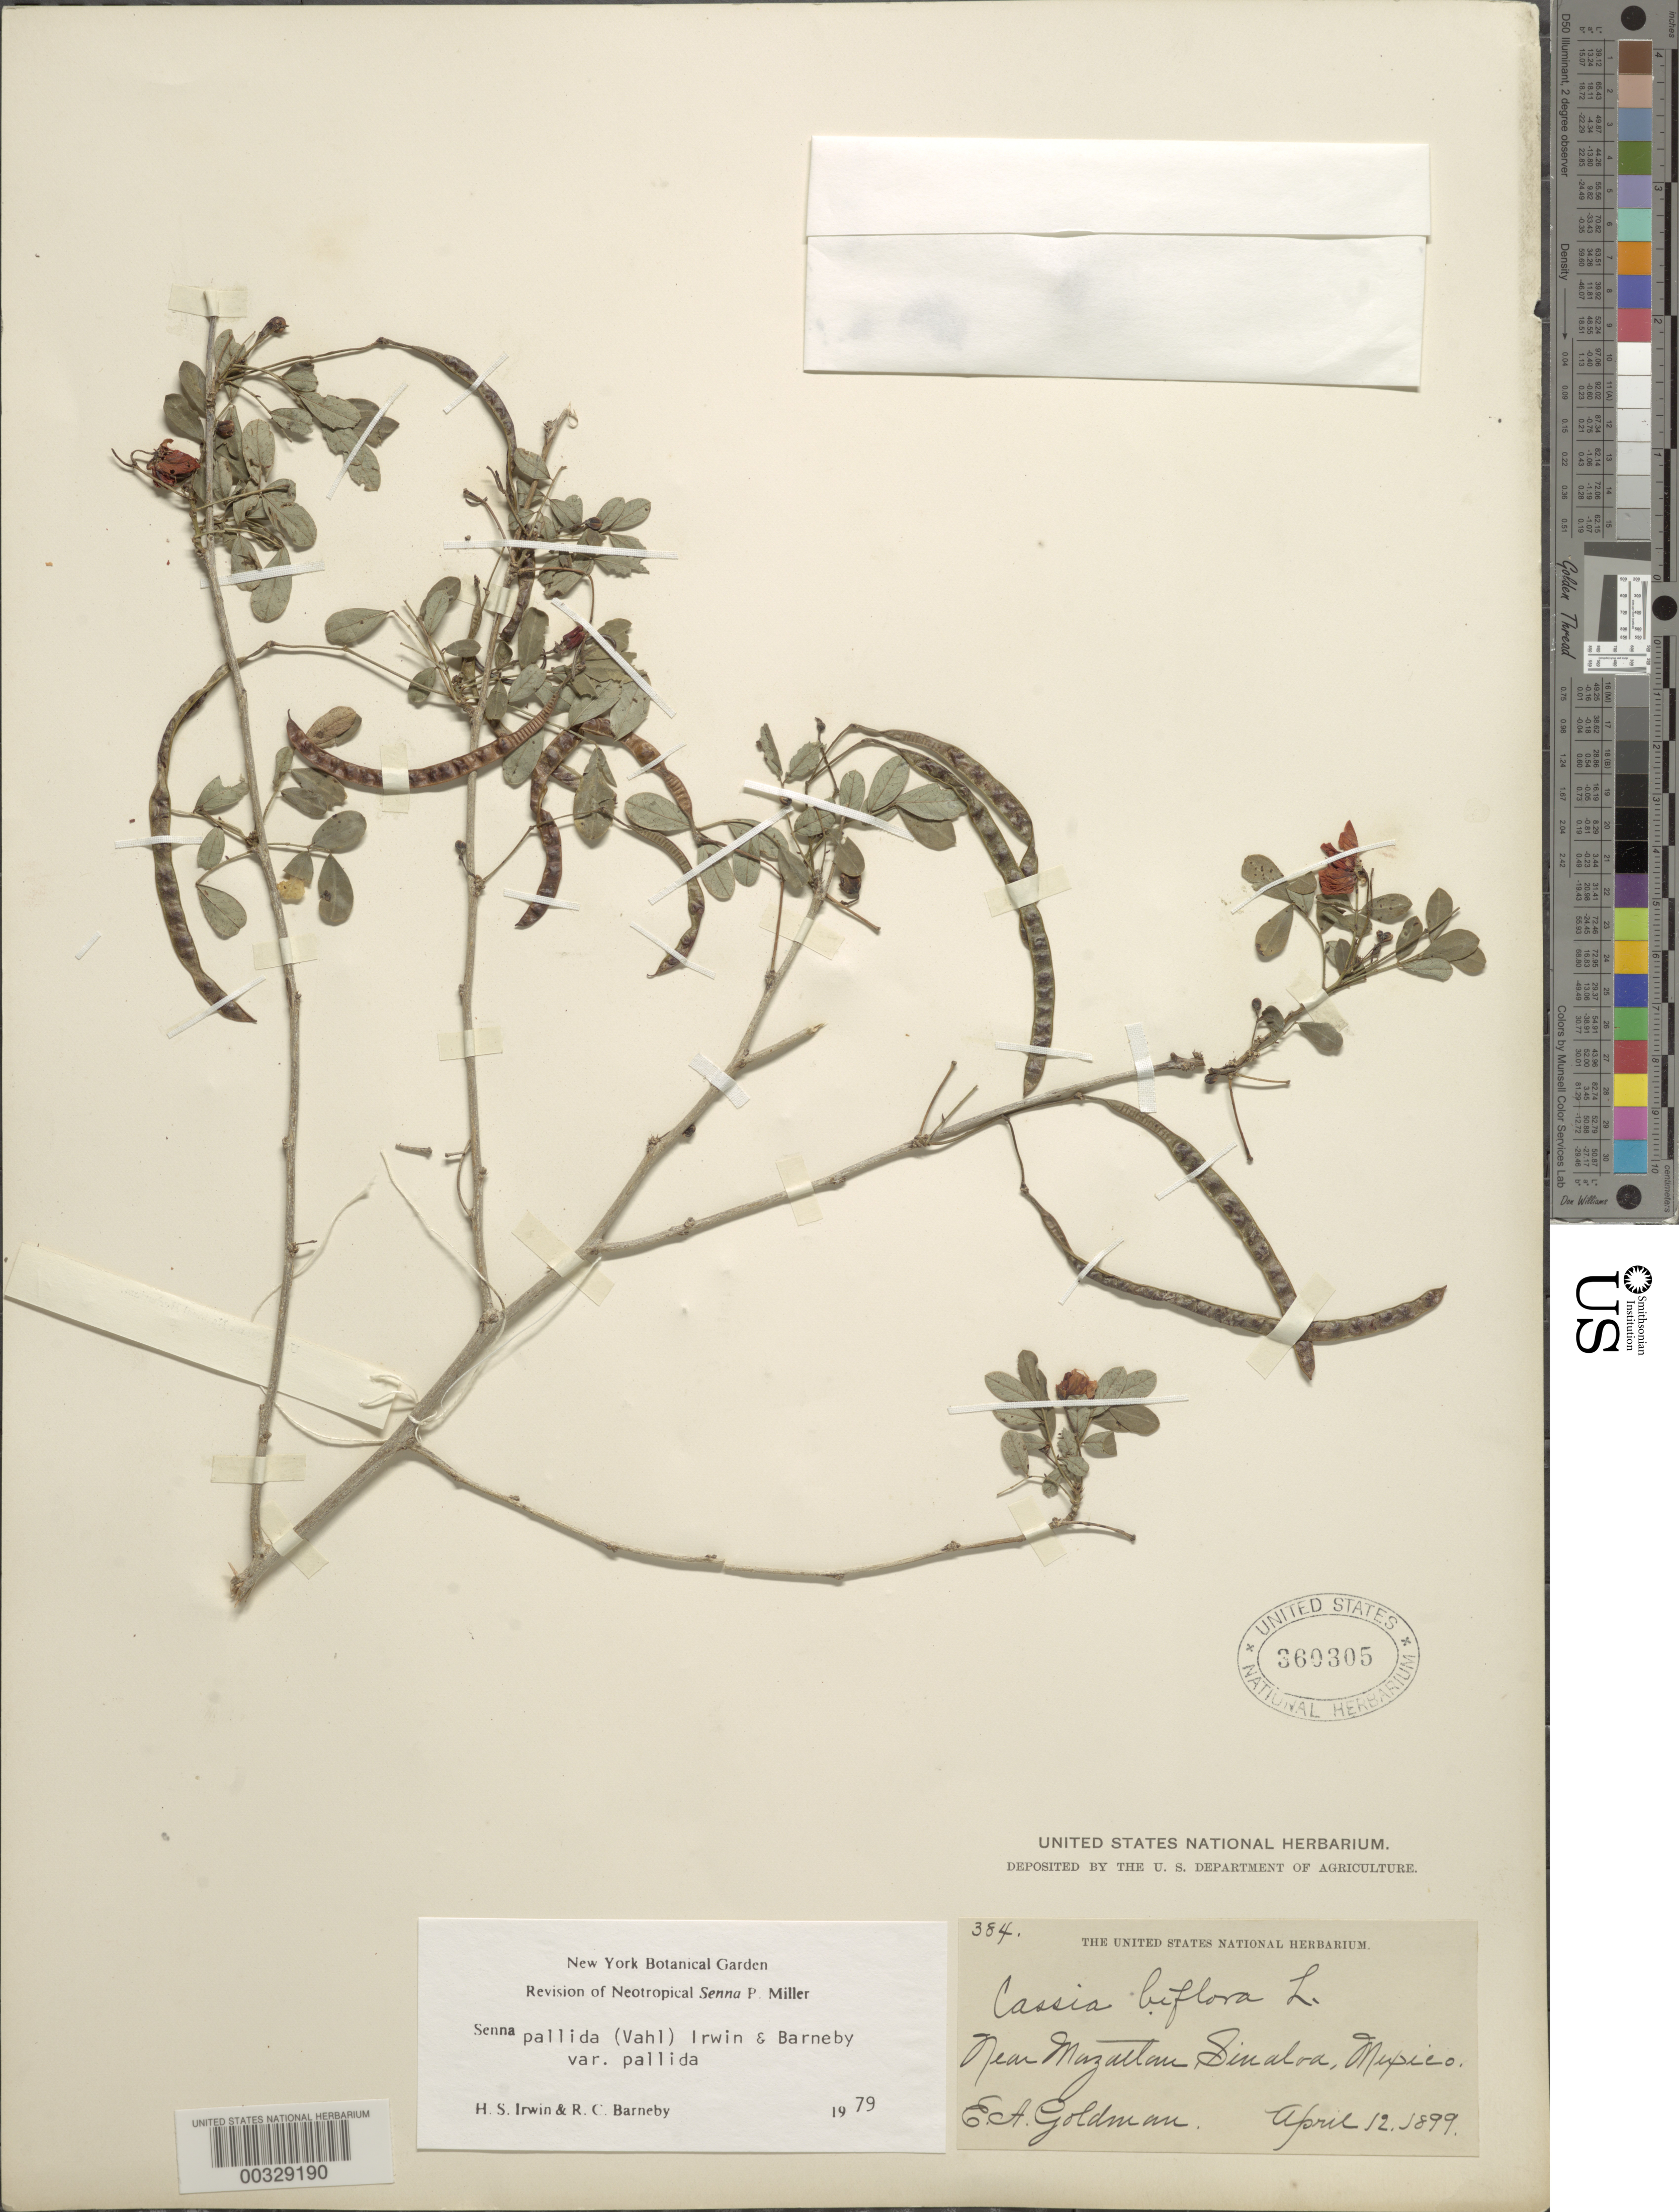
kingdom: Plantae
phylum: Tracheophyta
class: Magnoliopsida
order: Fabales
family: Fabaceae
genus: Senna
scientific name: Senna pallida var. pallida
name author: (Vahl) H.S. Irwin & Barneby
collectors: E. A. Goldman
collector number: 384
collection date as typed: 12 Apr 1899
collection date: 1899-04-12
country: Mexico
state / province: Sinaloa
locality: Near Mazatlan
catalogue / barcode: US 360305